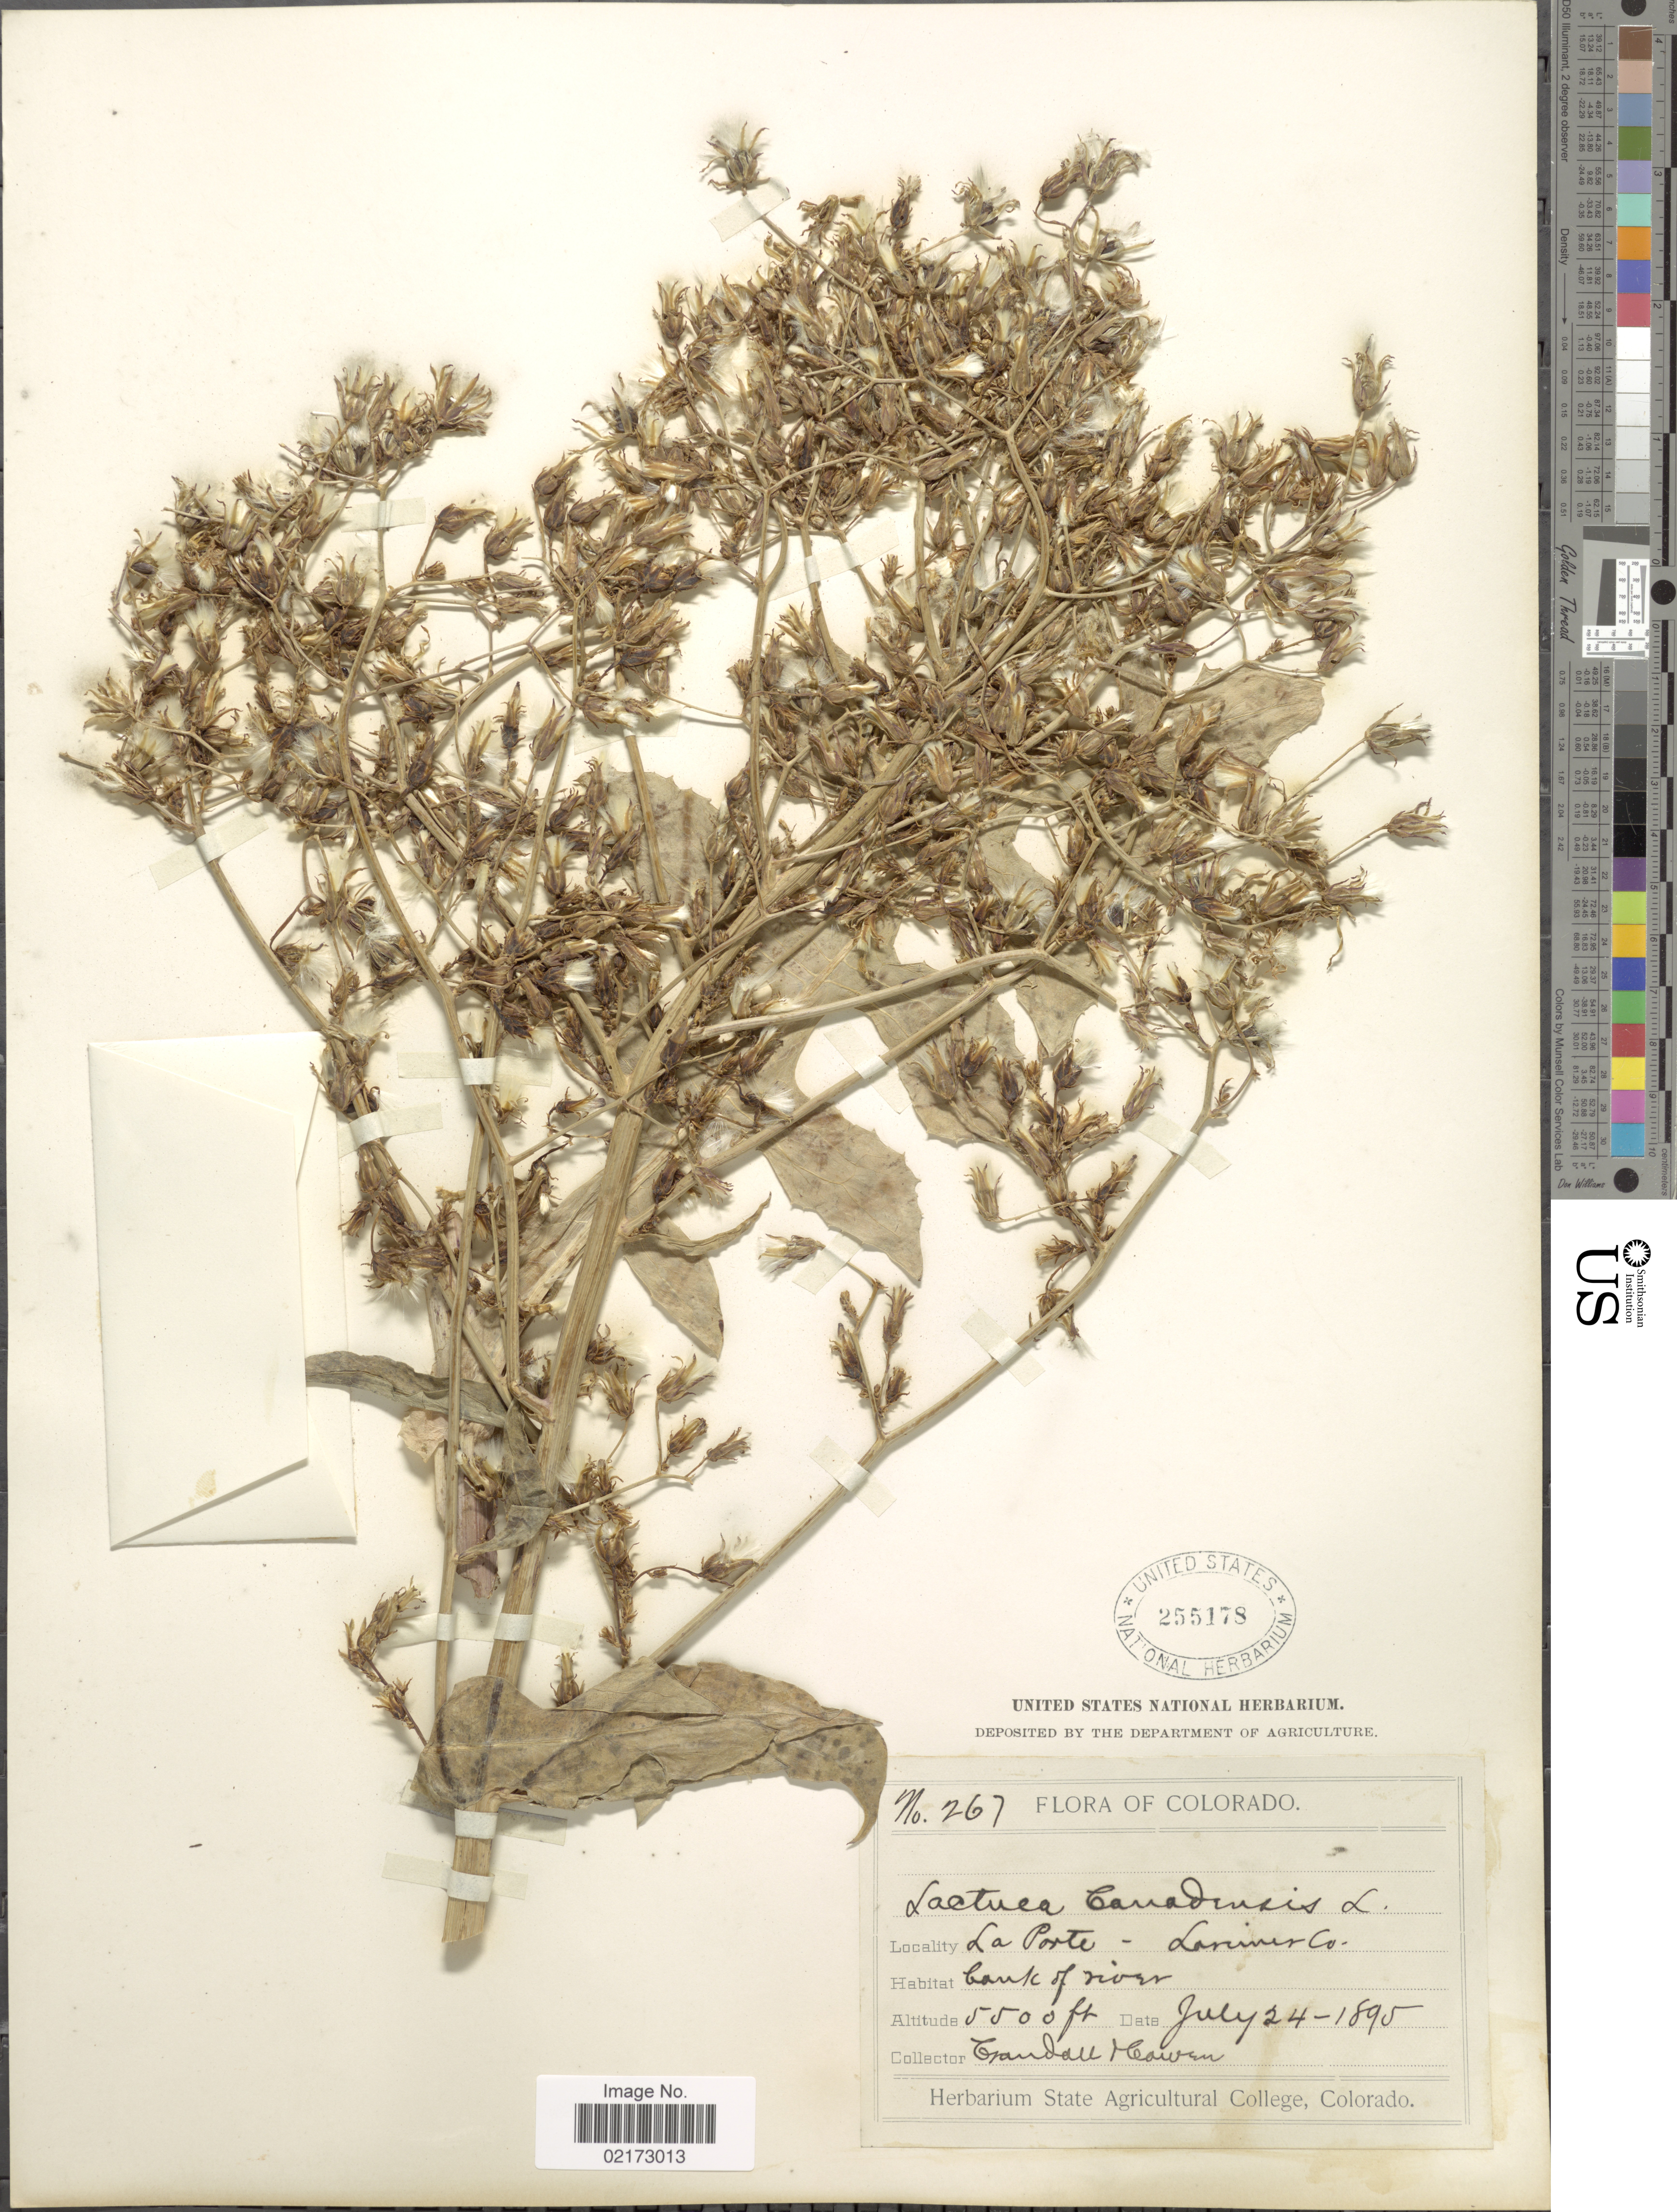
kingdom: Plantae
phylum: Tracheophyta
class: Magnoliopsida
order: Asterales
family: Asteraceae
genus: Lactuca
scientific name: Lactuca canadensis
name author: L.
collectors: C. Heswen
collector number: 267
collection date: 1895-07-24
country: United States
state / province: Colorado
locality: La Porte, Larimer Co.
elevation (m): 1676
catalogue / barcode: US 255178